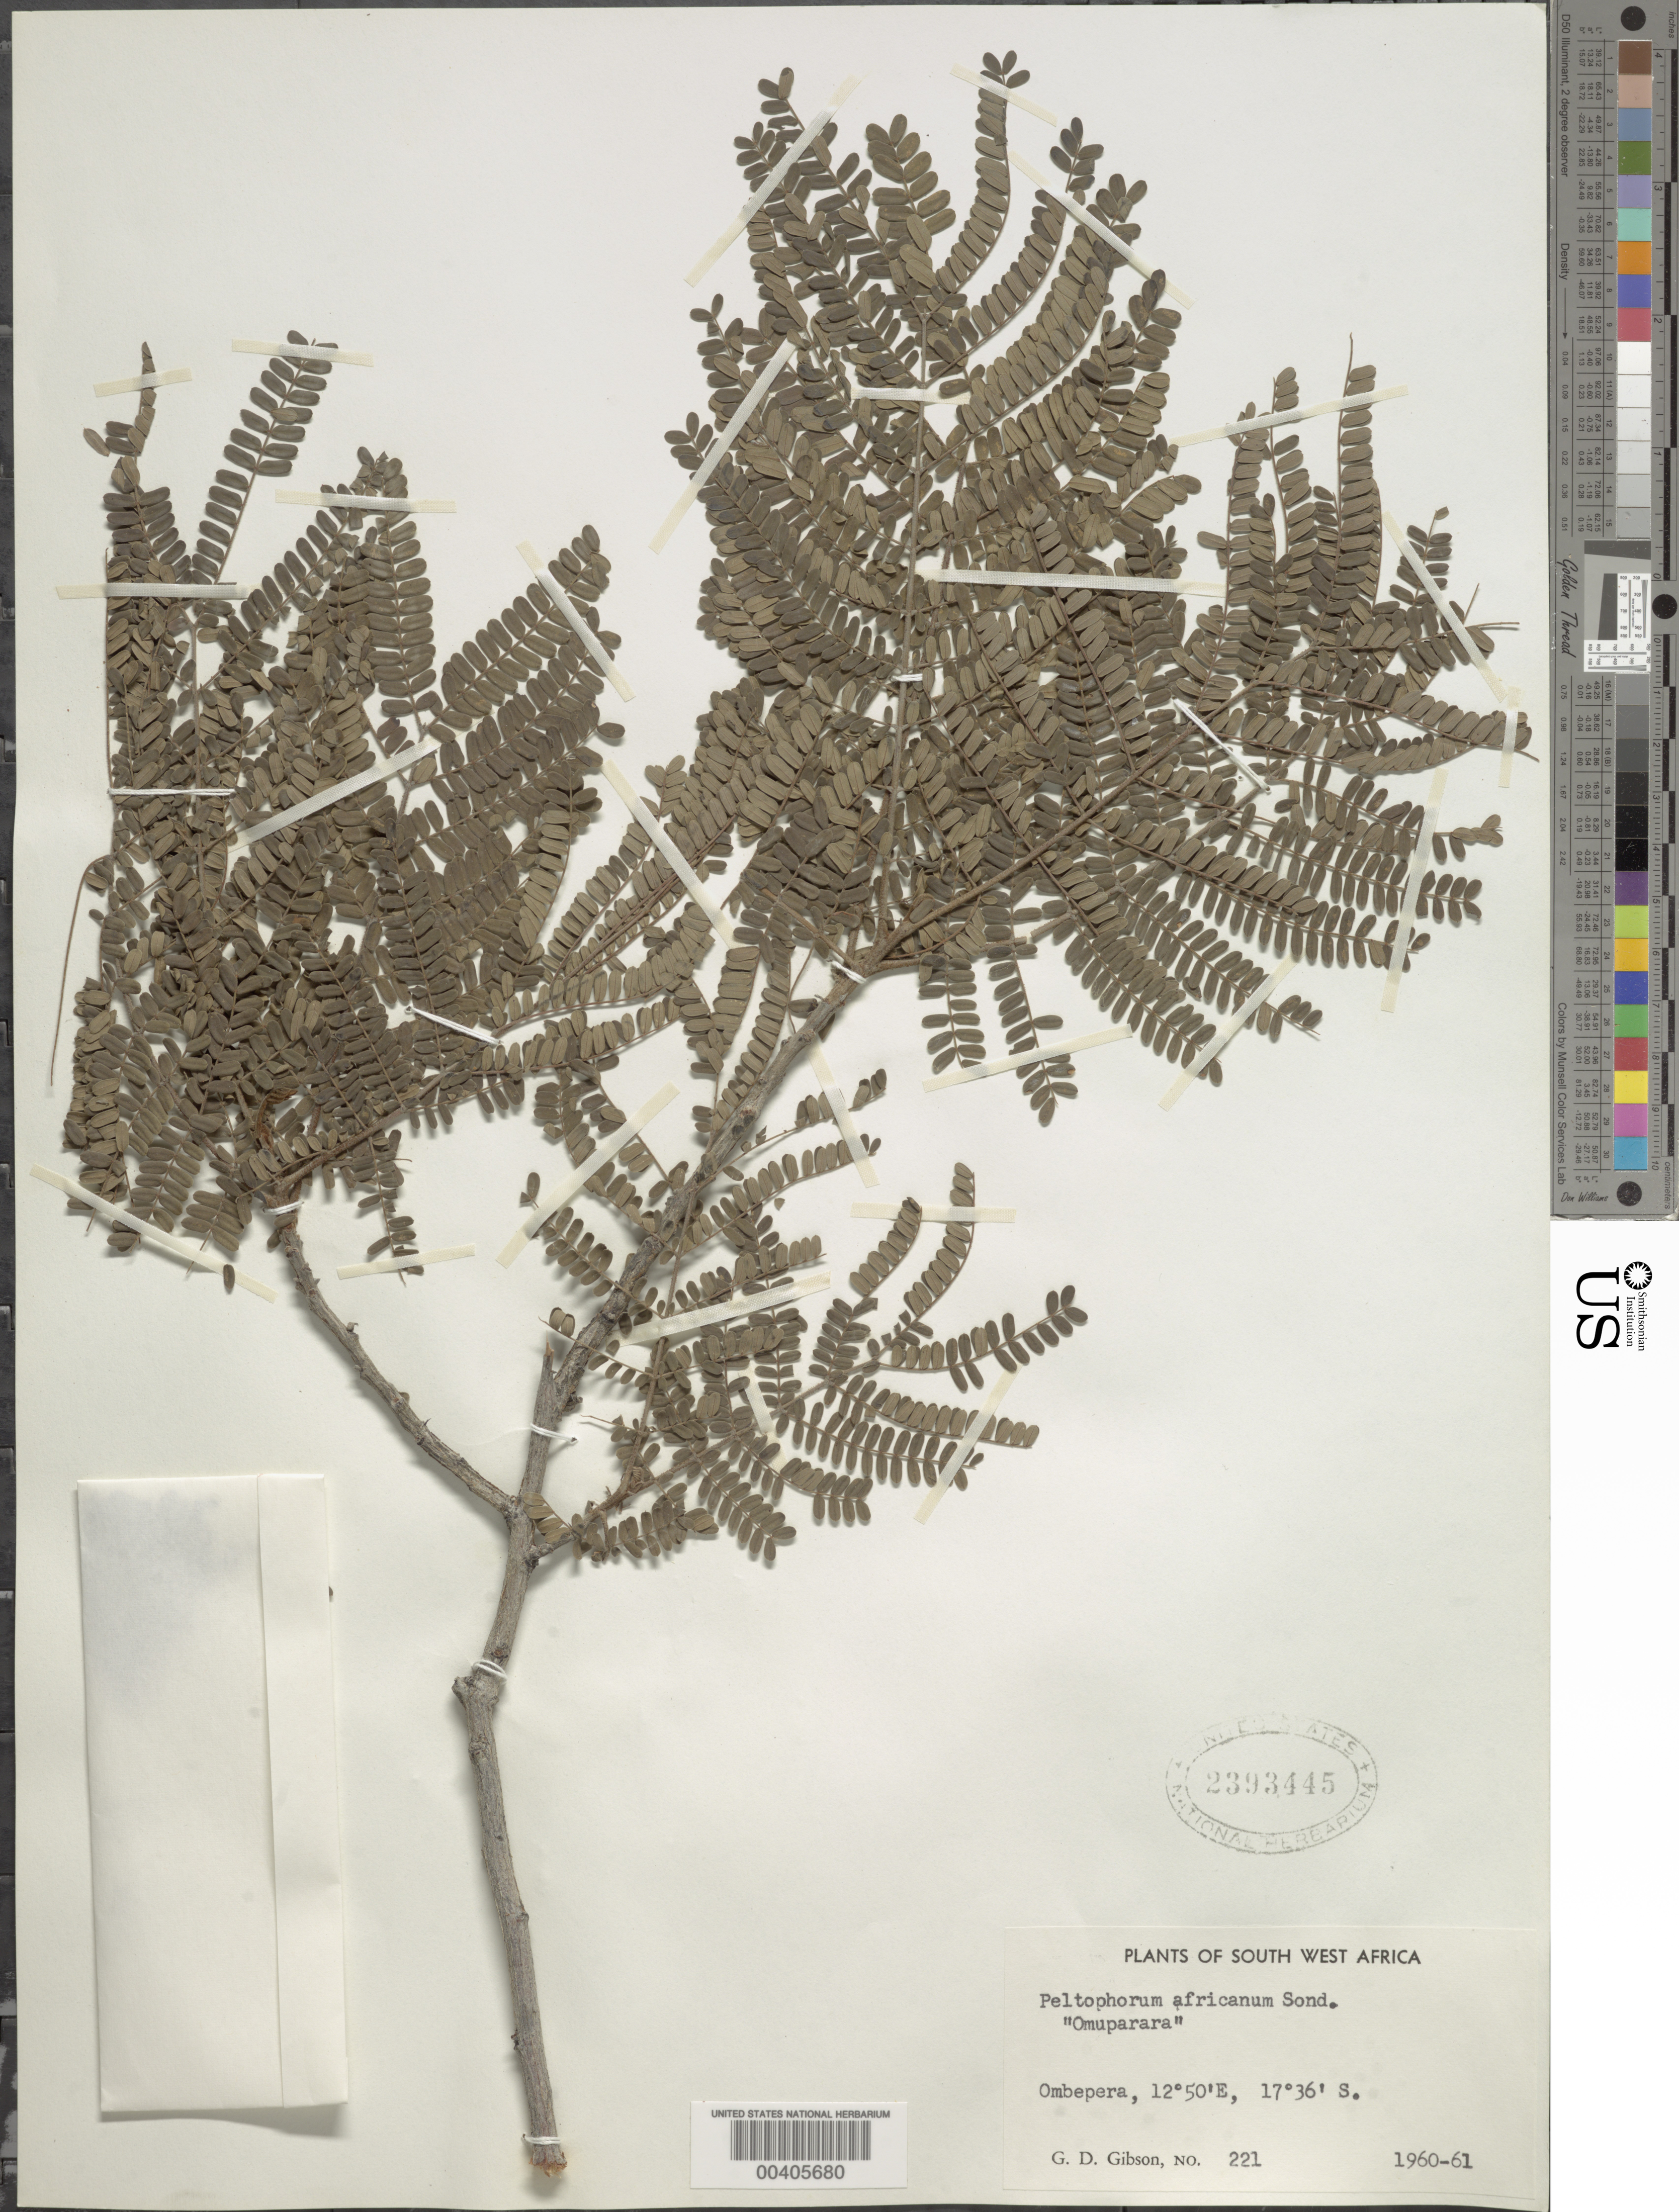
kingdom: Plantae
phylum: Tracheophyta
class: Magnoliopsida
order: Fabales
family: Fabaceae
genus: Peltophorum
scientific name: Peltophorum africanum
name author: Sond.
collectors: G. D. Gibson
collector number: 221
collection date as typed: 1960 to -- -- 1961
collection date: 1960/1961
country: Namibia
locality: Ombepera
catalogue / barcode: US 2393445